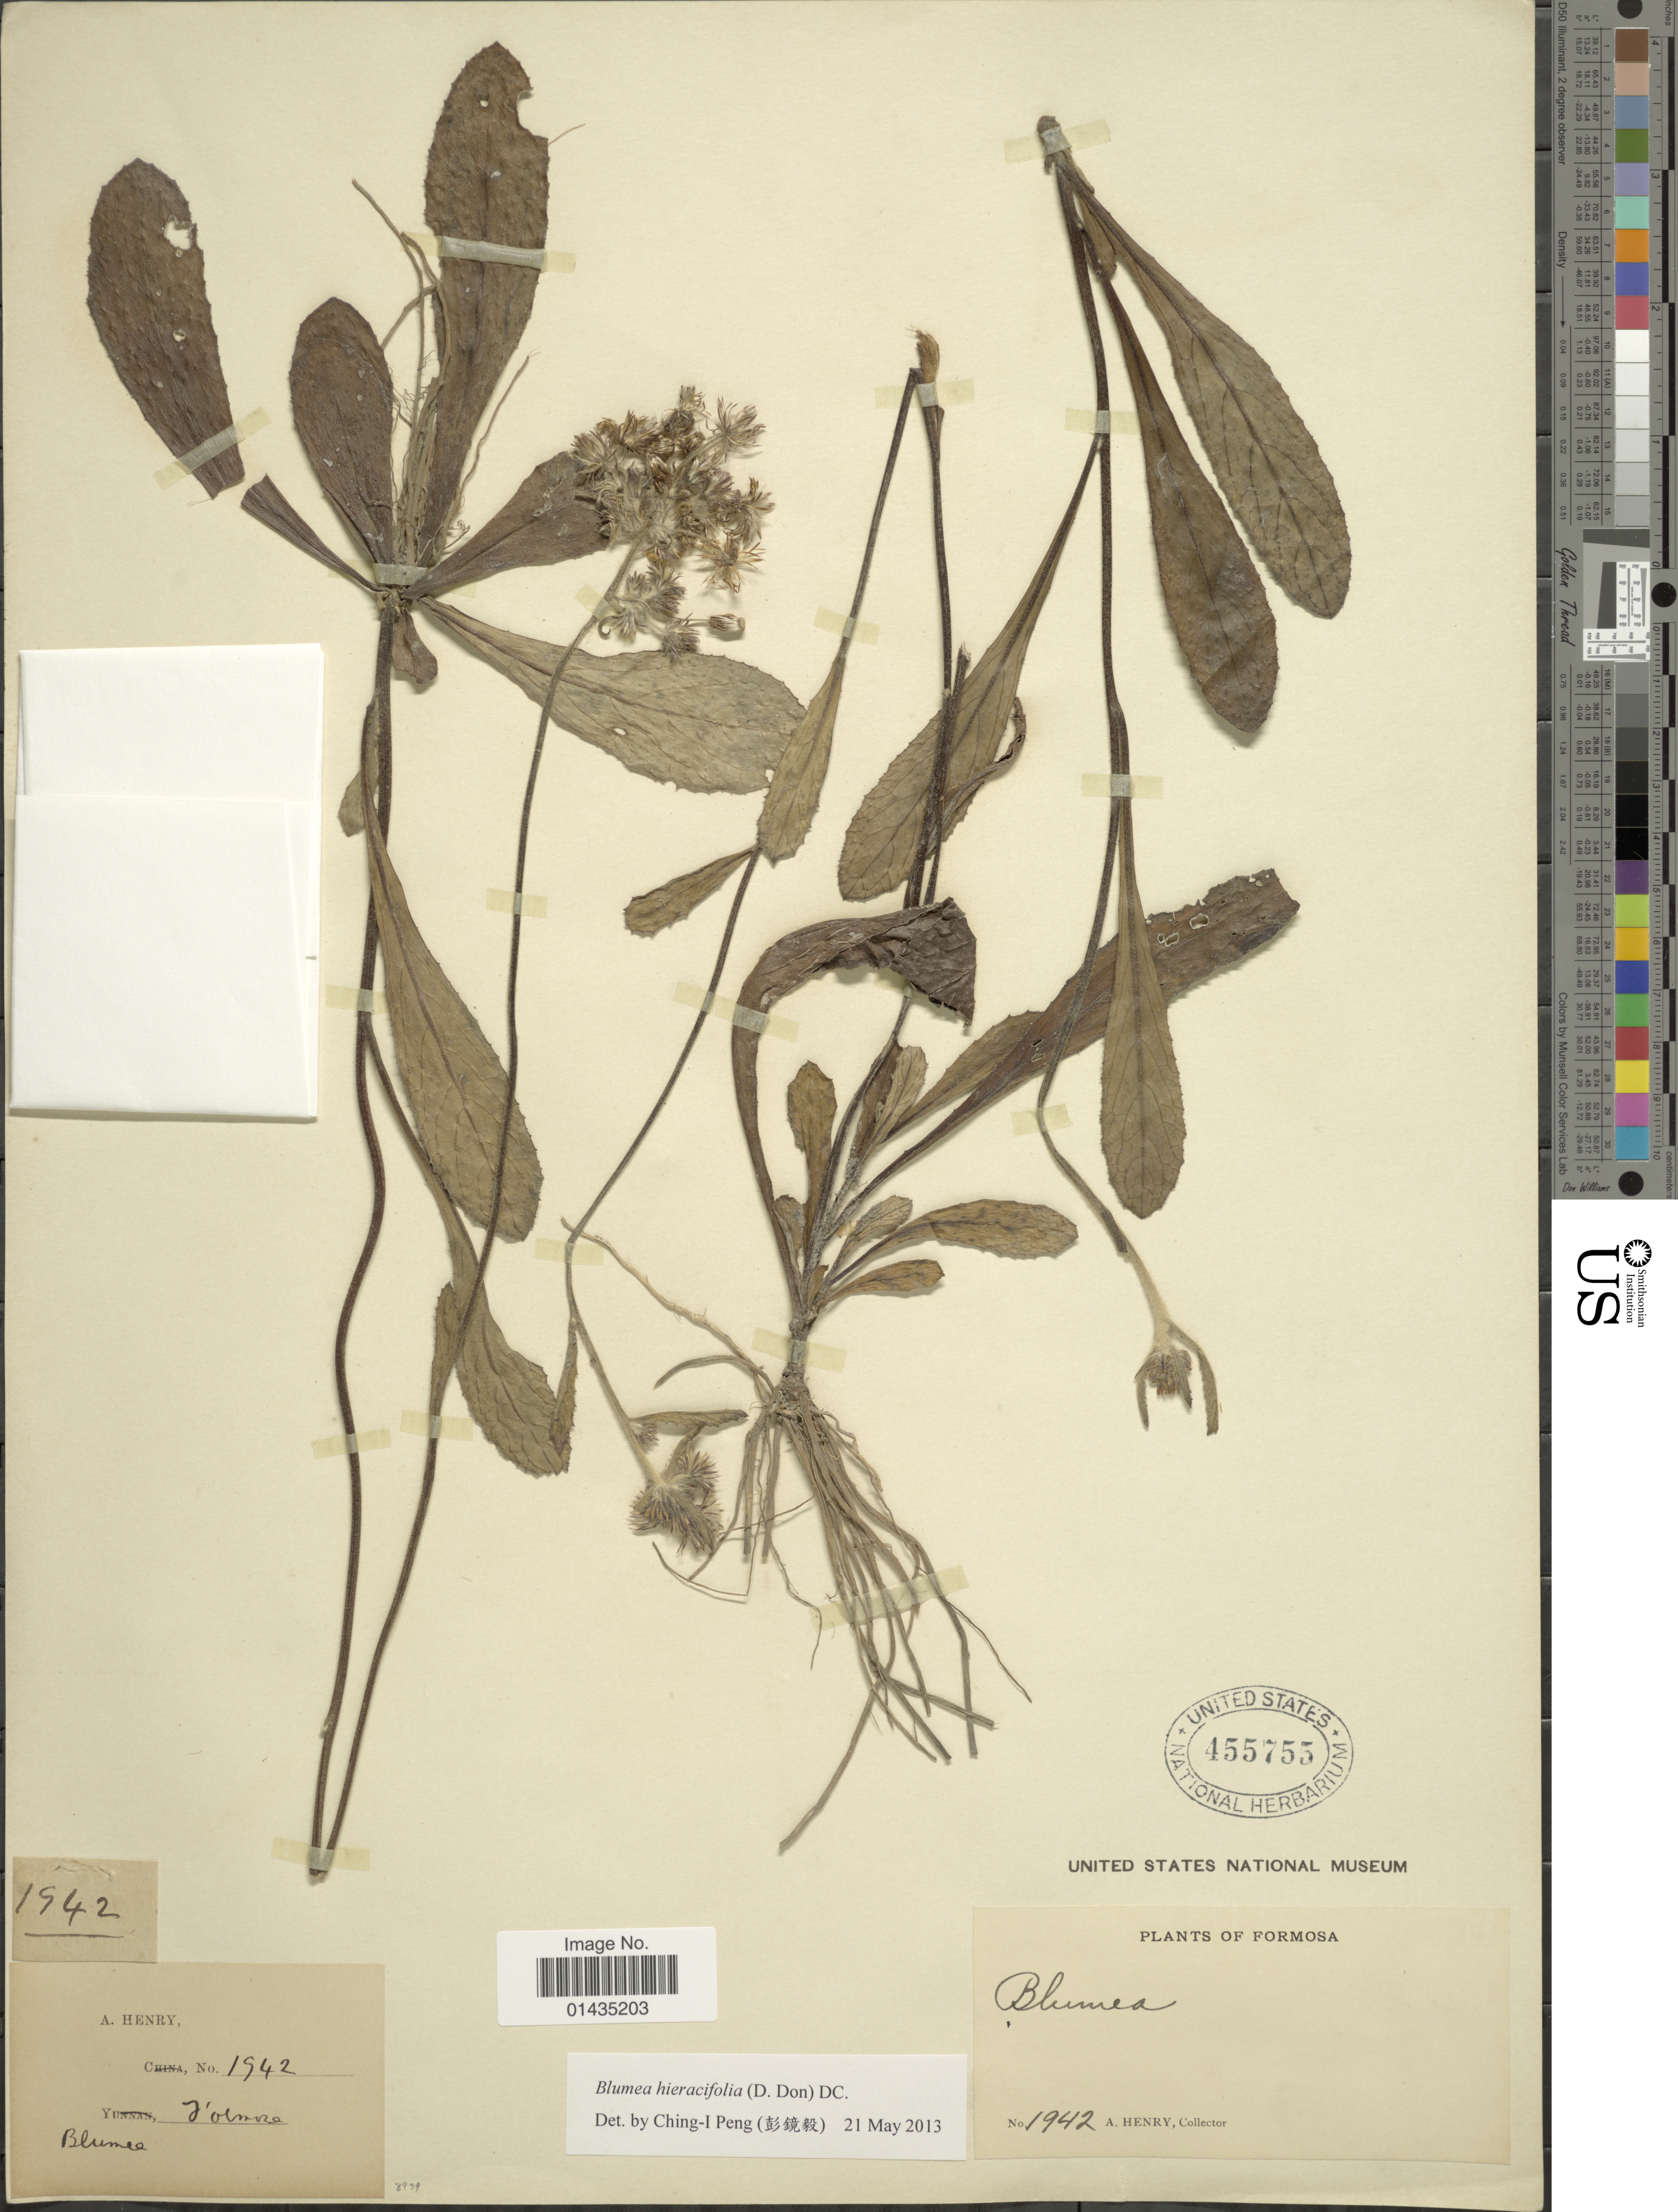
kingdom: Plantae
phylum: Tracheophyta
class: Magnoliopsida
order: Asterales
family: Asteraceae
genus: Blumea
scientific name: Blumea hieraciifolia var. hieraciifolia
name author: (Spreng.) DC.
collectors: A. Henry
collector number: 1942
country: Taiwan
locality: Formosa,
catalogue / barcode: US 455755